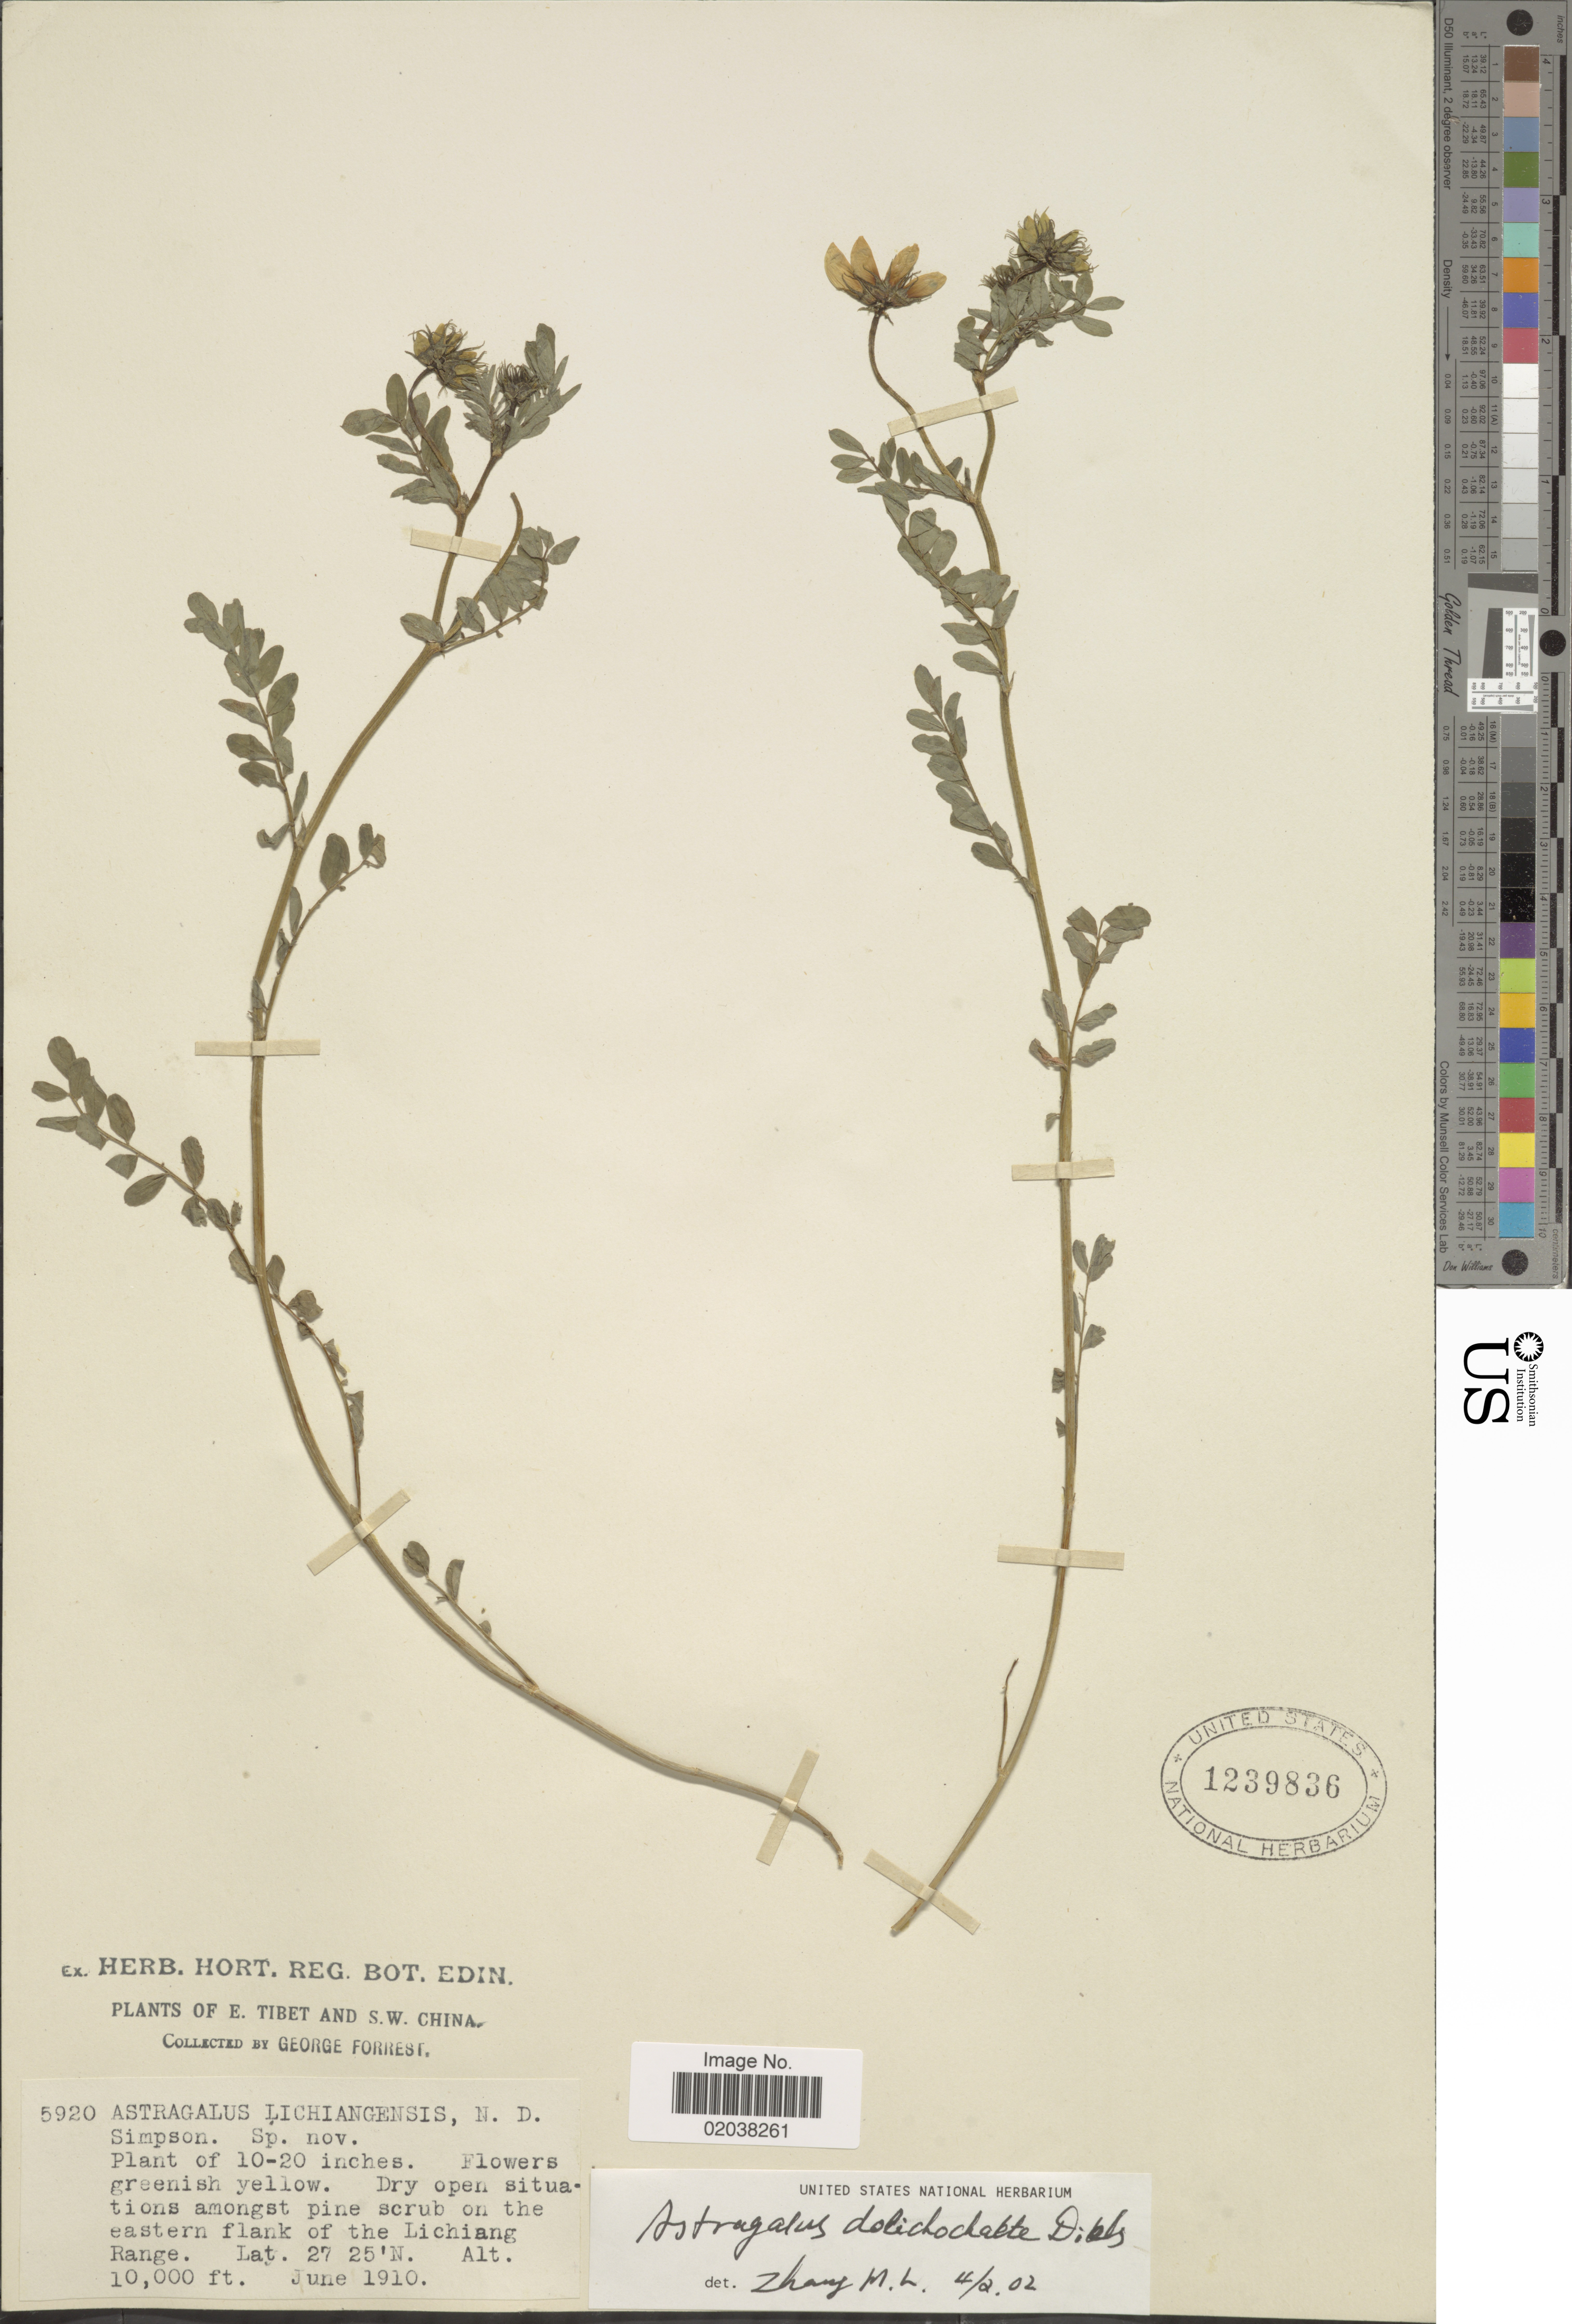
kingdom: Plantae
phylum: Tracheophyta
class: Magnoliopsida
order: Fabales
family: Fabaceae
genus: Astragalus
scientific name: Astragalus likiangensis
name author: N.D. Simpson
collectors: G. Forrest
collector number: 5920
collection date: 1910-06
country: China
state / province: Xizang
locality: E. Tibet and S.W. China, dry open situations amongst pine scrub on the eastern flank of the Lichiang Range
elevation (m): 3048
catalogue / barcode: US 1239836